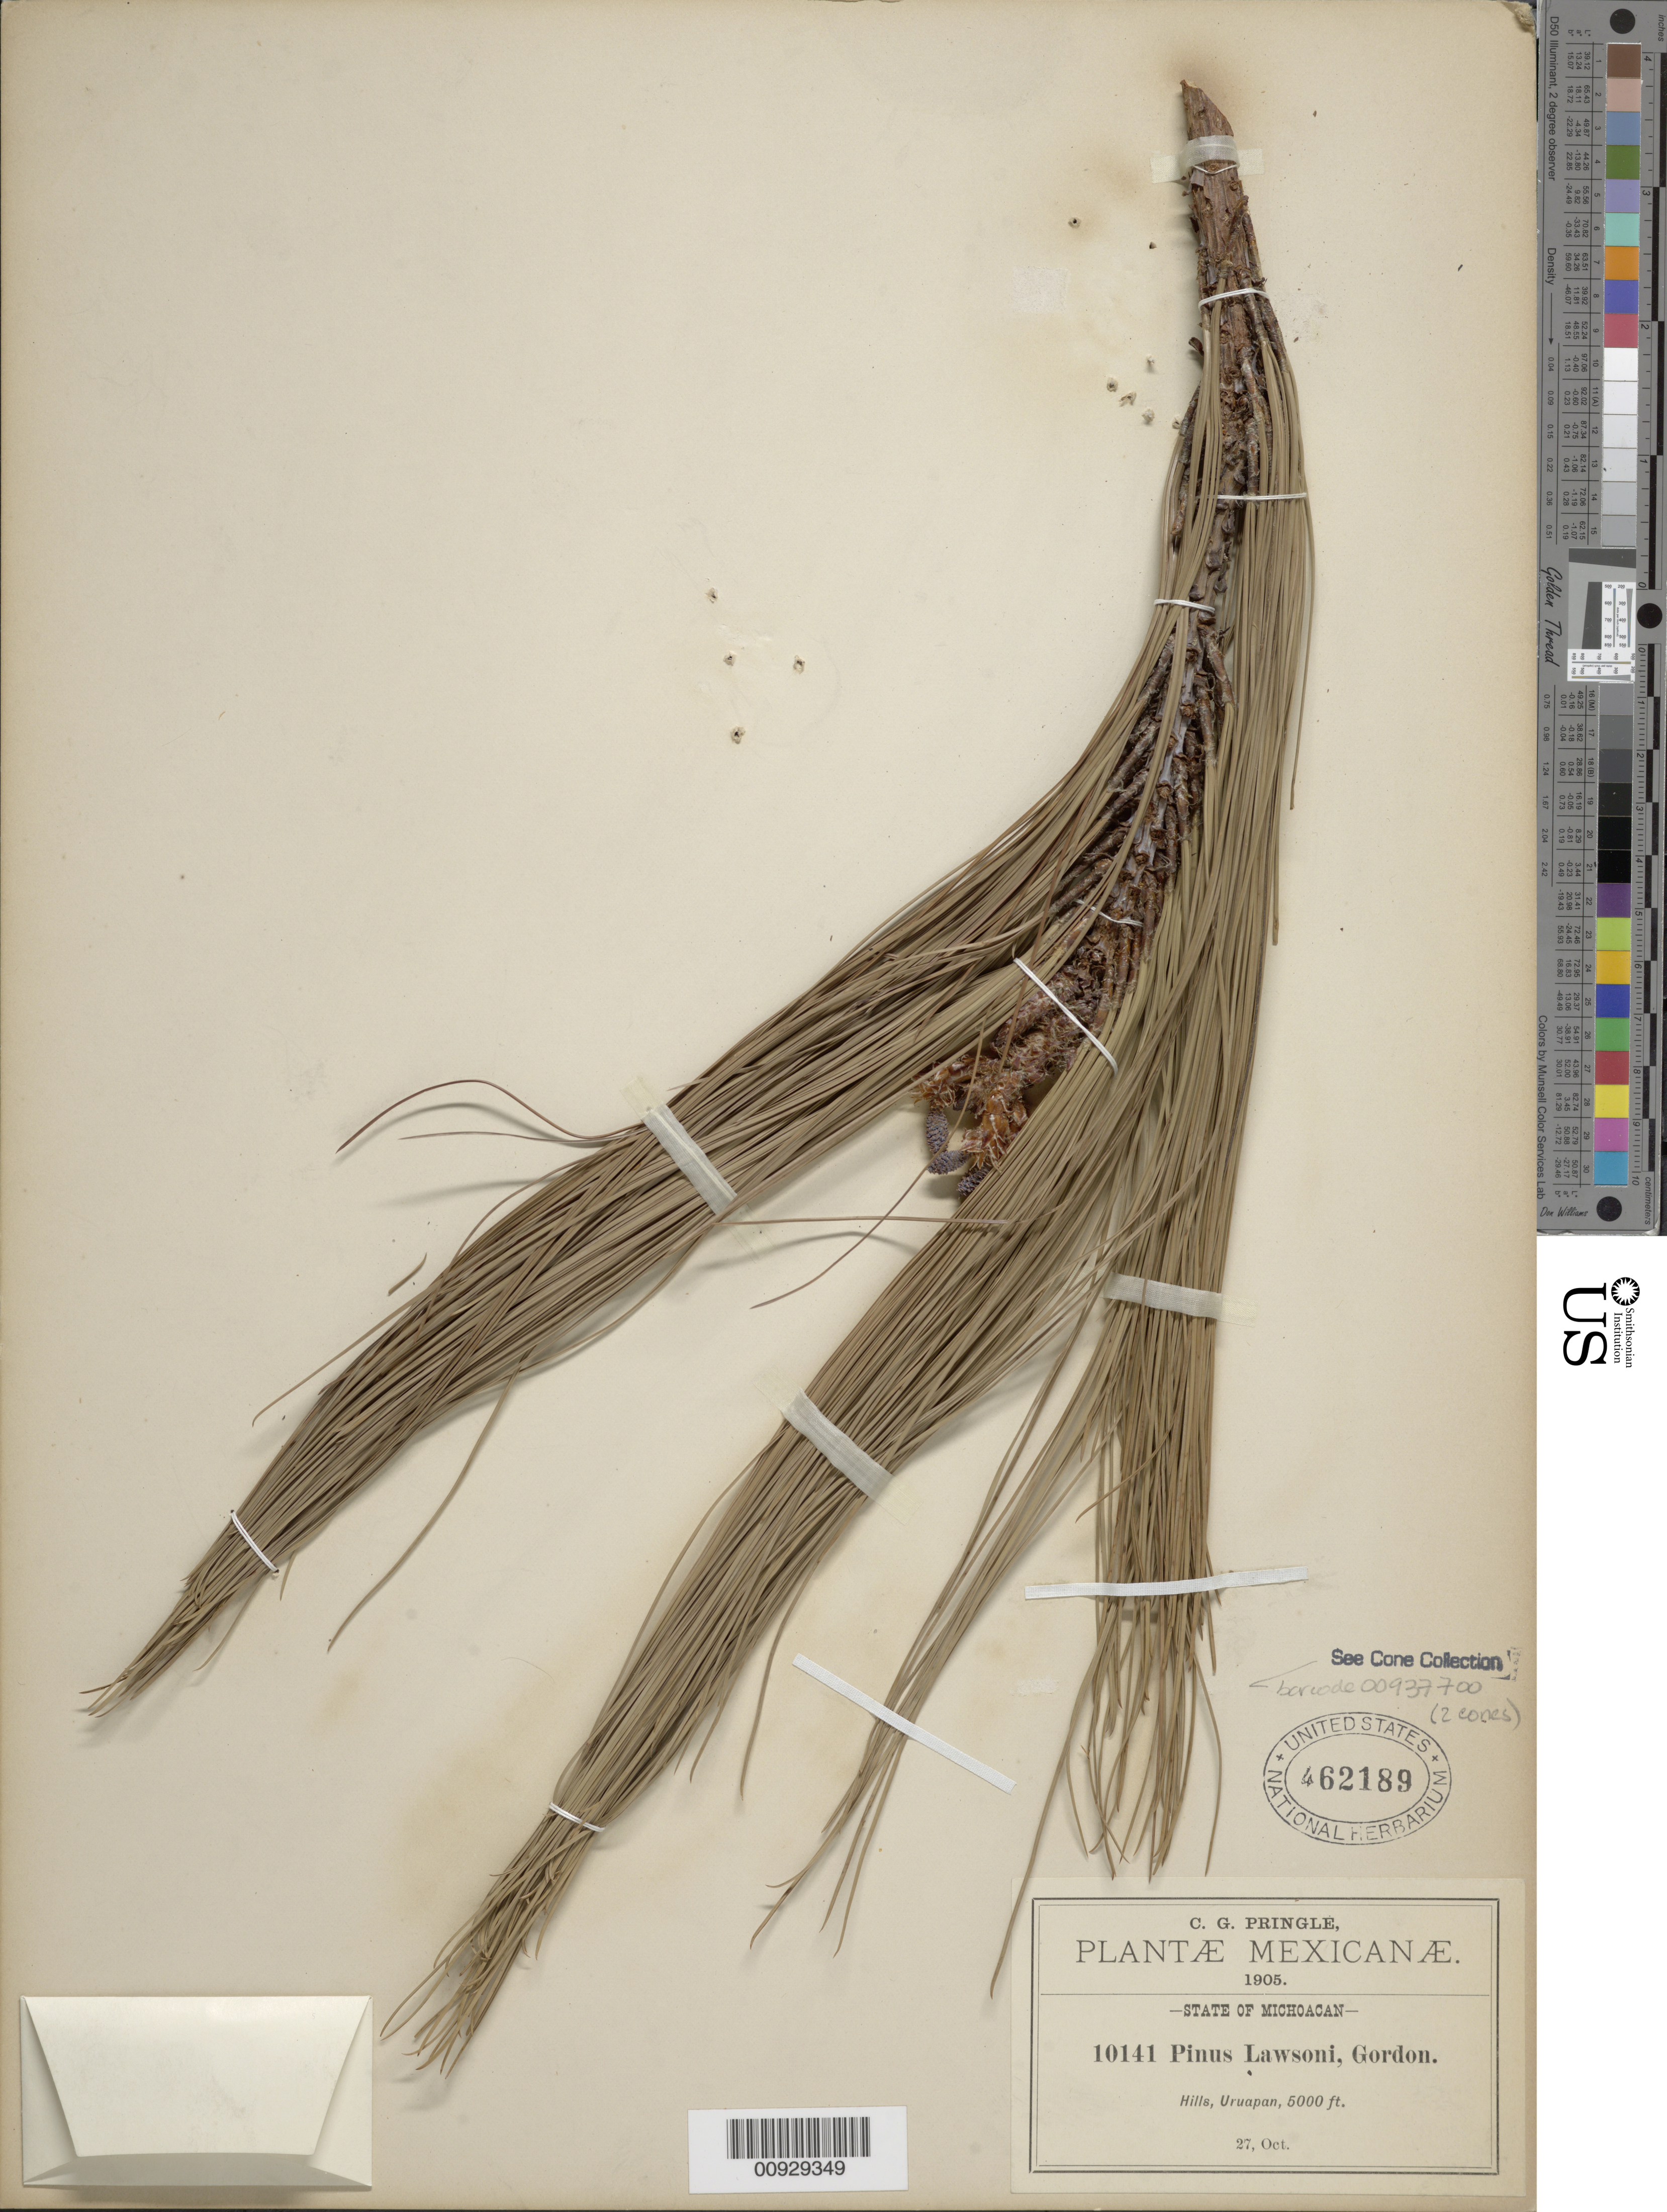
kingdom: Plantae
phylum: Tracheophyta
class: Pinopsida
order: Pinales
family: Pinaceae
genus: Pinus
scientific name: Pinus lawsonii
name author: Roezl ex Gordon & Glend.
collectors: C. G. Pringle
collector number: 10141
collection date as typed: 27 Oct 1905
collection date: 1905-10-27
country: Mexico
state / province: Michoacán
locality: Uruapan.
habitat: Hills.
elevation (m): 1524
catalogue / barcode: US 462189